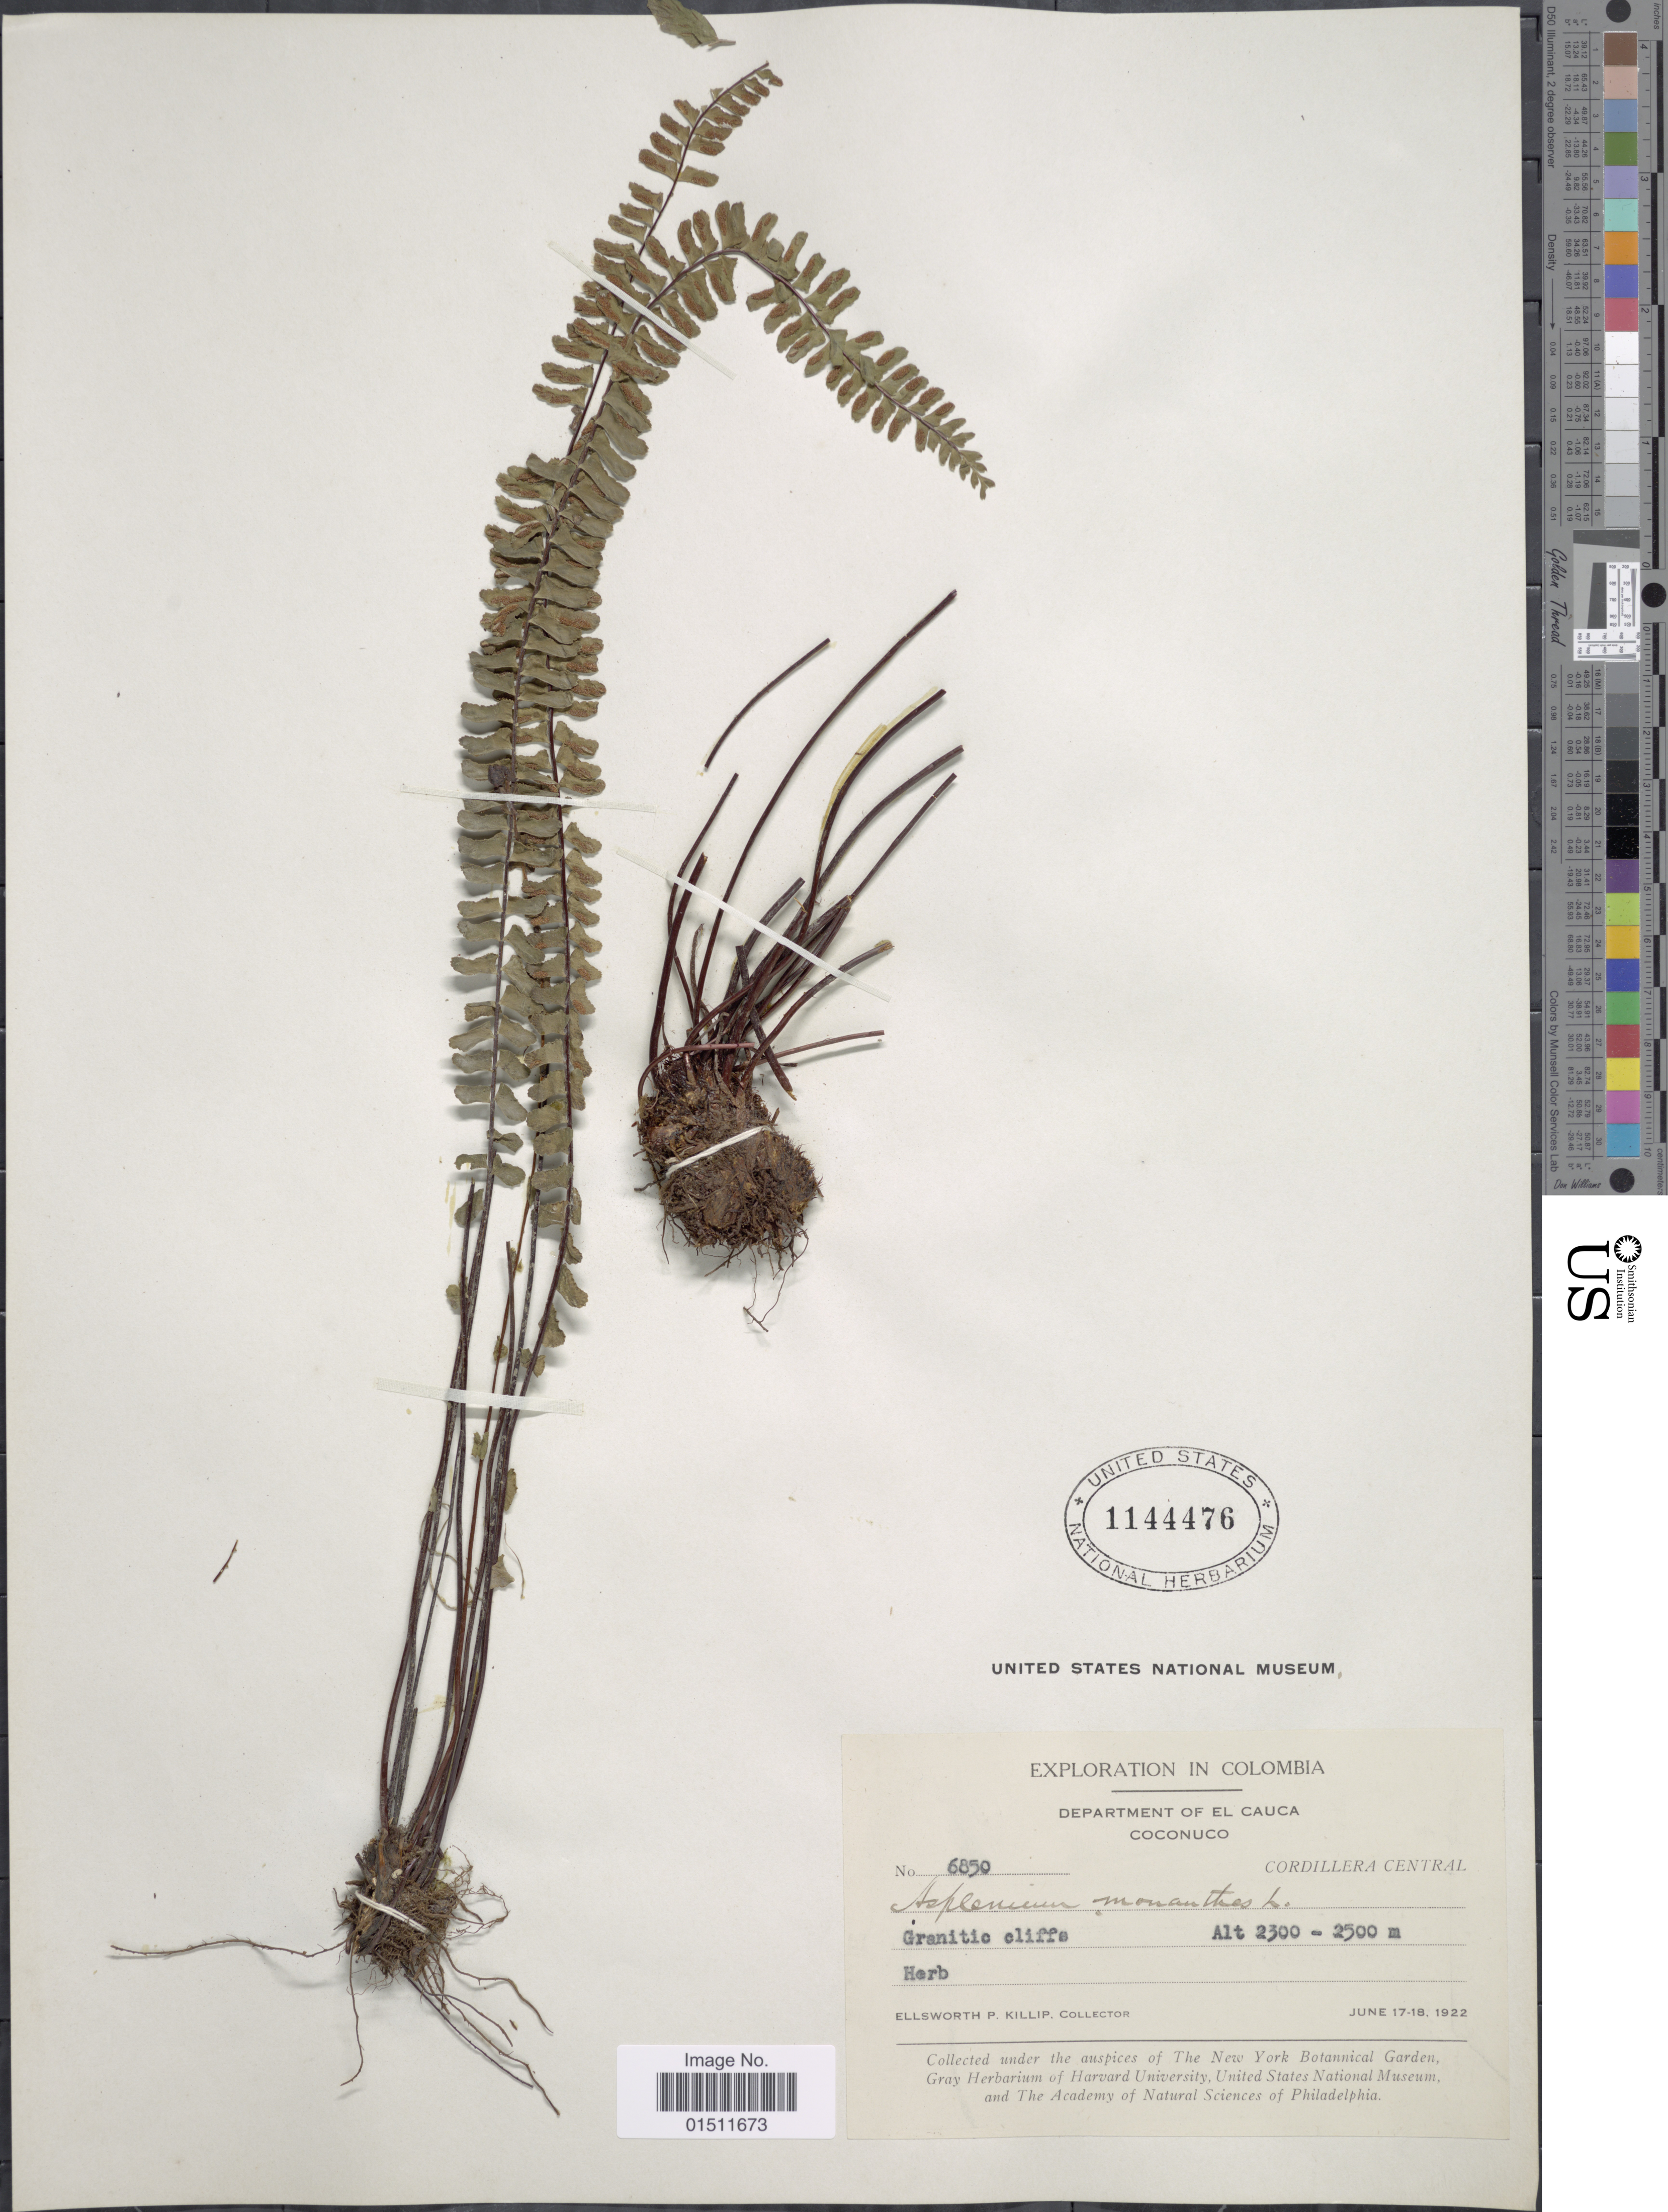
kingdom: Plantae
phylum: Tracheophyta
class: Polypodiopsida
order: Polypodiales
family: Aspleniaceae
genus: Asplenium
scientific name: Asplenium monanthes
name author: L.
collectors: E. P. Killip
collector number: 6850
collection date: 1922-06-17/1922-06-18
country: Colombia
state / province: Cauca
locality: Department of El Cauca, Coconuco, Cordillera Central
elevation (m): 2300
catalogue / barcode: US 11444476